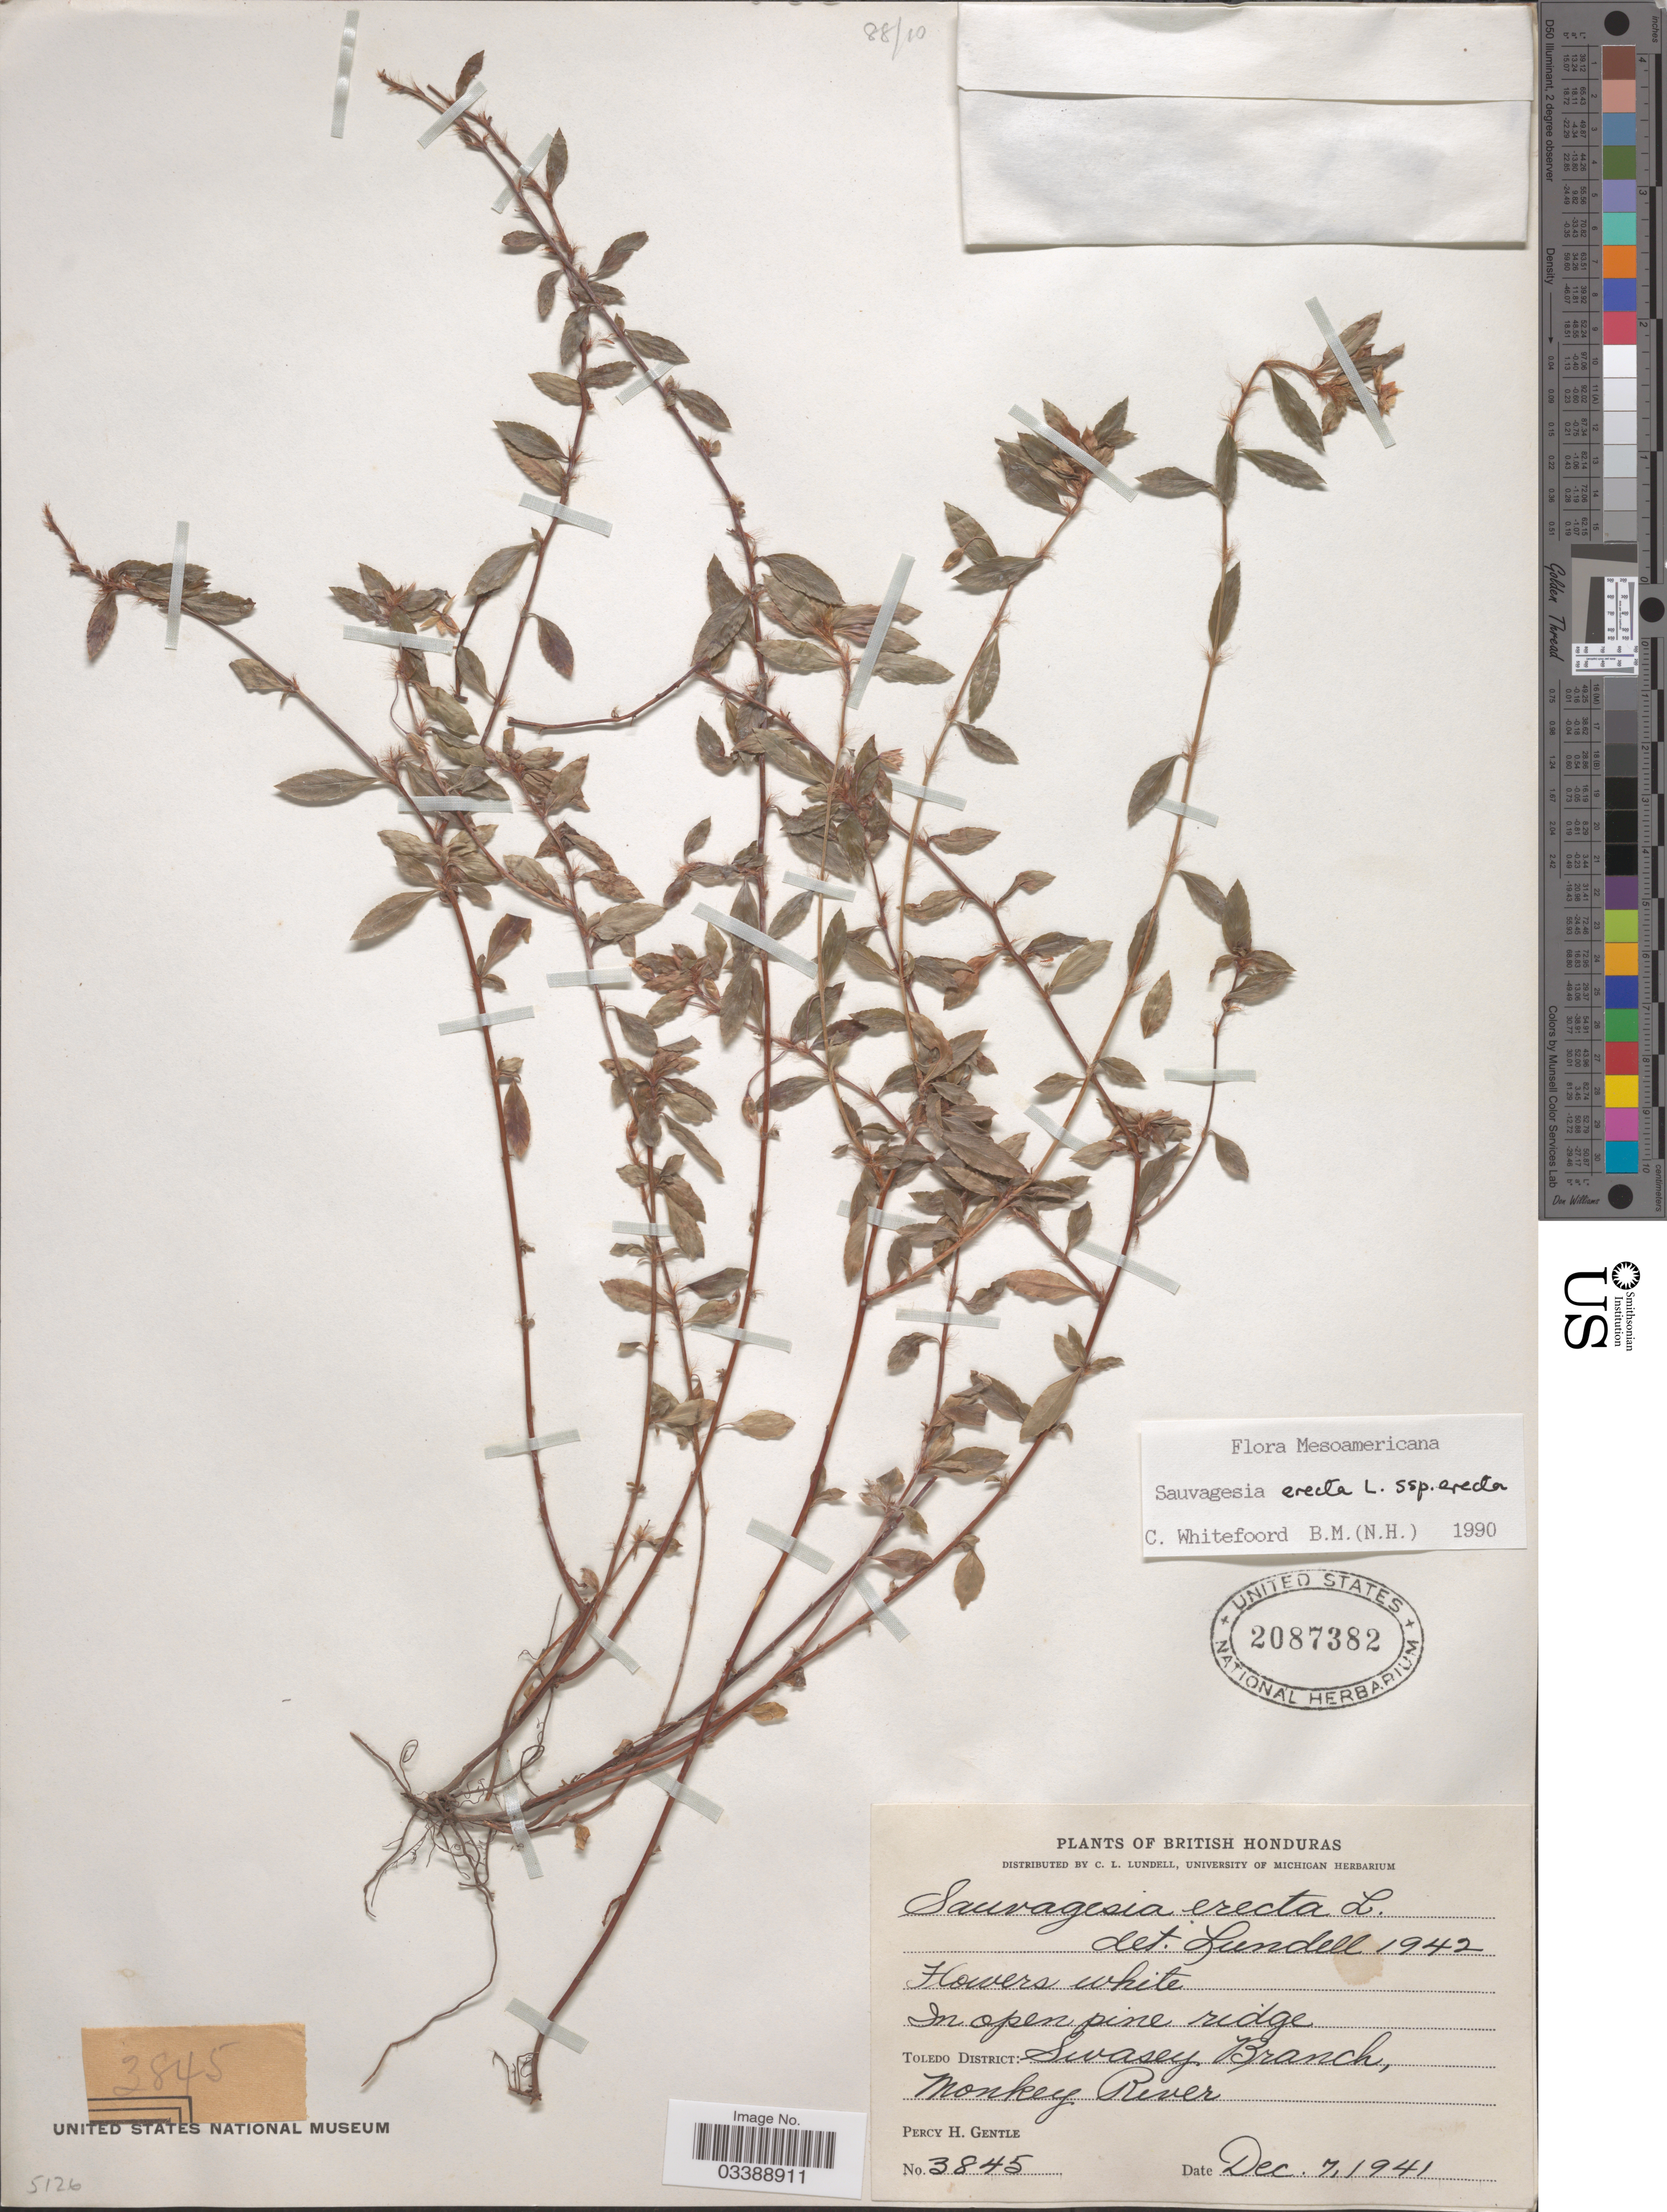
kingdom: Plantae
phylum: Tracheophyta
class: Magnoliopsida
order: Malpighiales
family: Ochnaceae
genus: Sauvagesia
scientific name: Sauvagesia erecta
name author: L.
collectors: P. H. Gentle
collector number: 3845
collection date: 1941-12-07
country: Belize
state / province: Toledo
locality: British Honduras. Toledo District: Swasey Branch, Monkey River.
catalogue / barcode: US 2087382